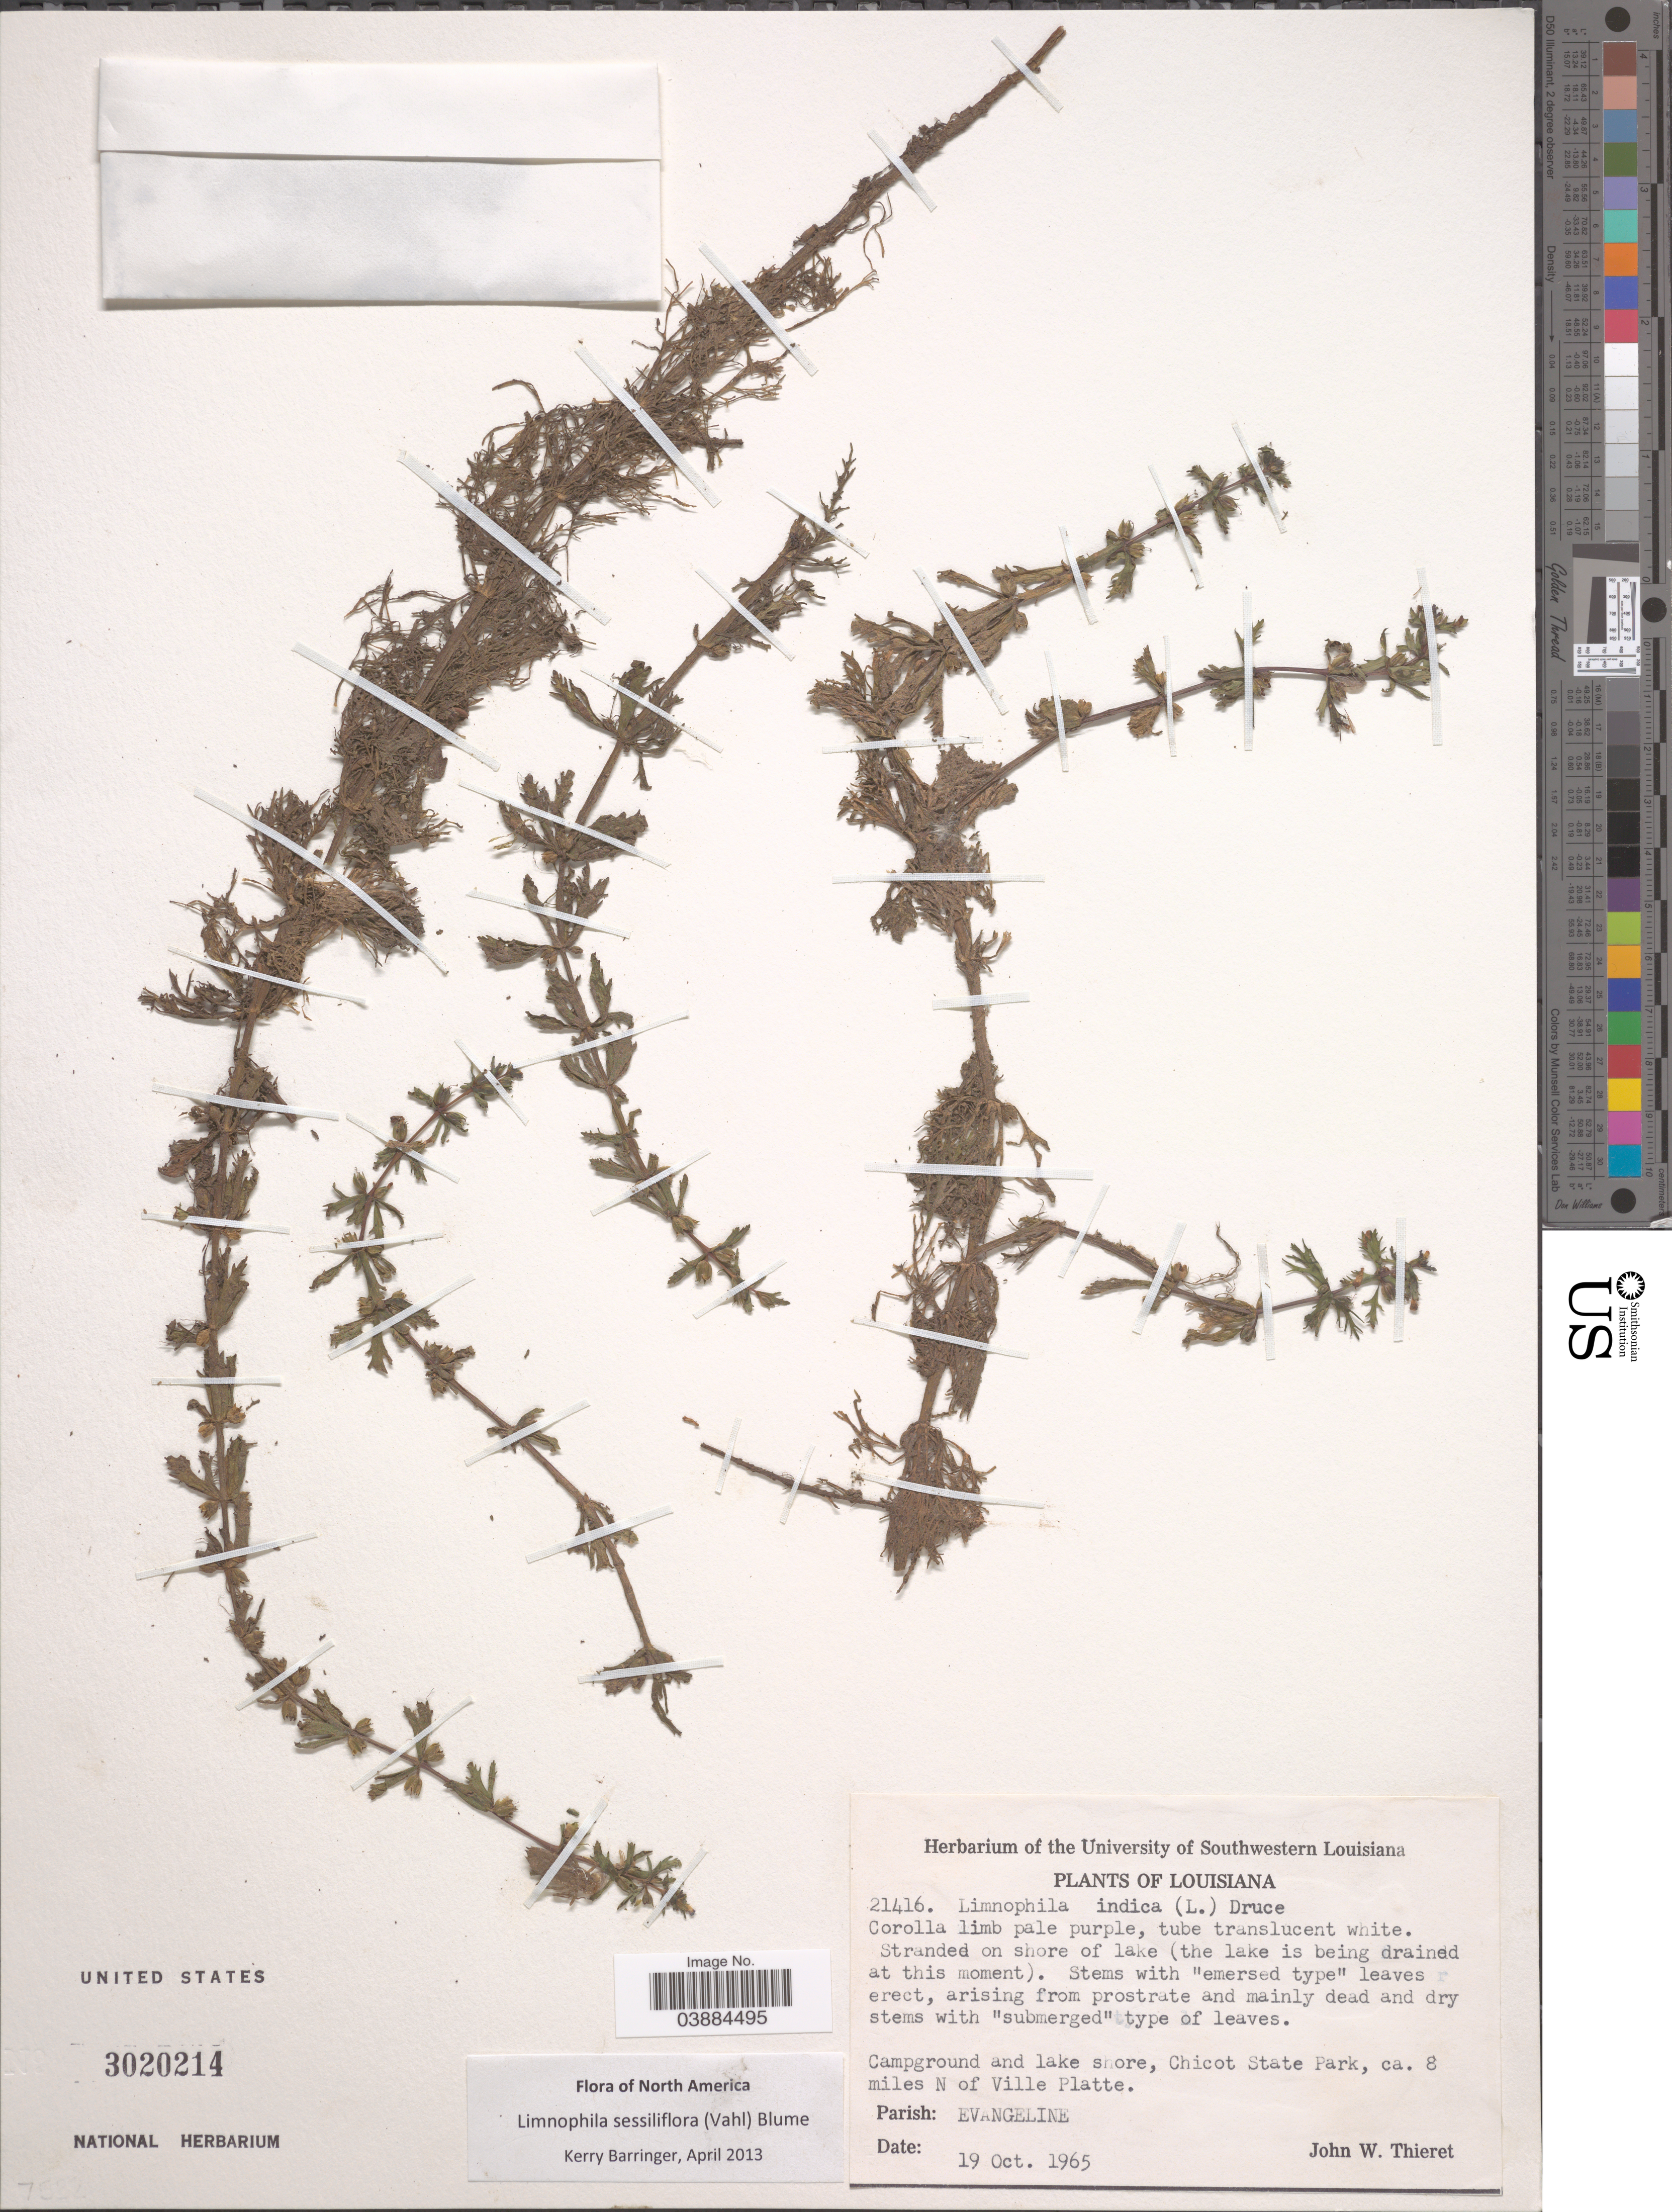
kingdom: Plantae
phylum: Tracheophyta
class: Magnoliopsida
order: Lamiales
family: Plantaginaceae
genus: Limnophila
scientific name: Limnophila sessiliflora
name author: (Vahl) Blume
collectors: J. W. Thieret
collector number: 21416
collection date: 1965-10-19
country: United States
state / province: Louisiana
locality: Chicot State Park, ca. 8 miles N of Ville Platte. Parish: Evangeline.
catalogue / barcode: US 3020214